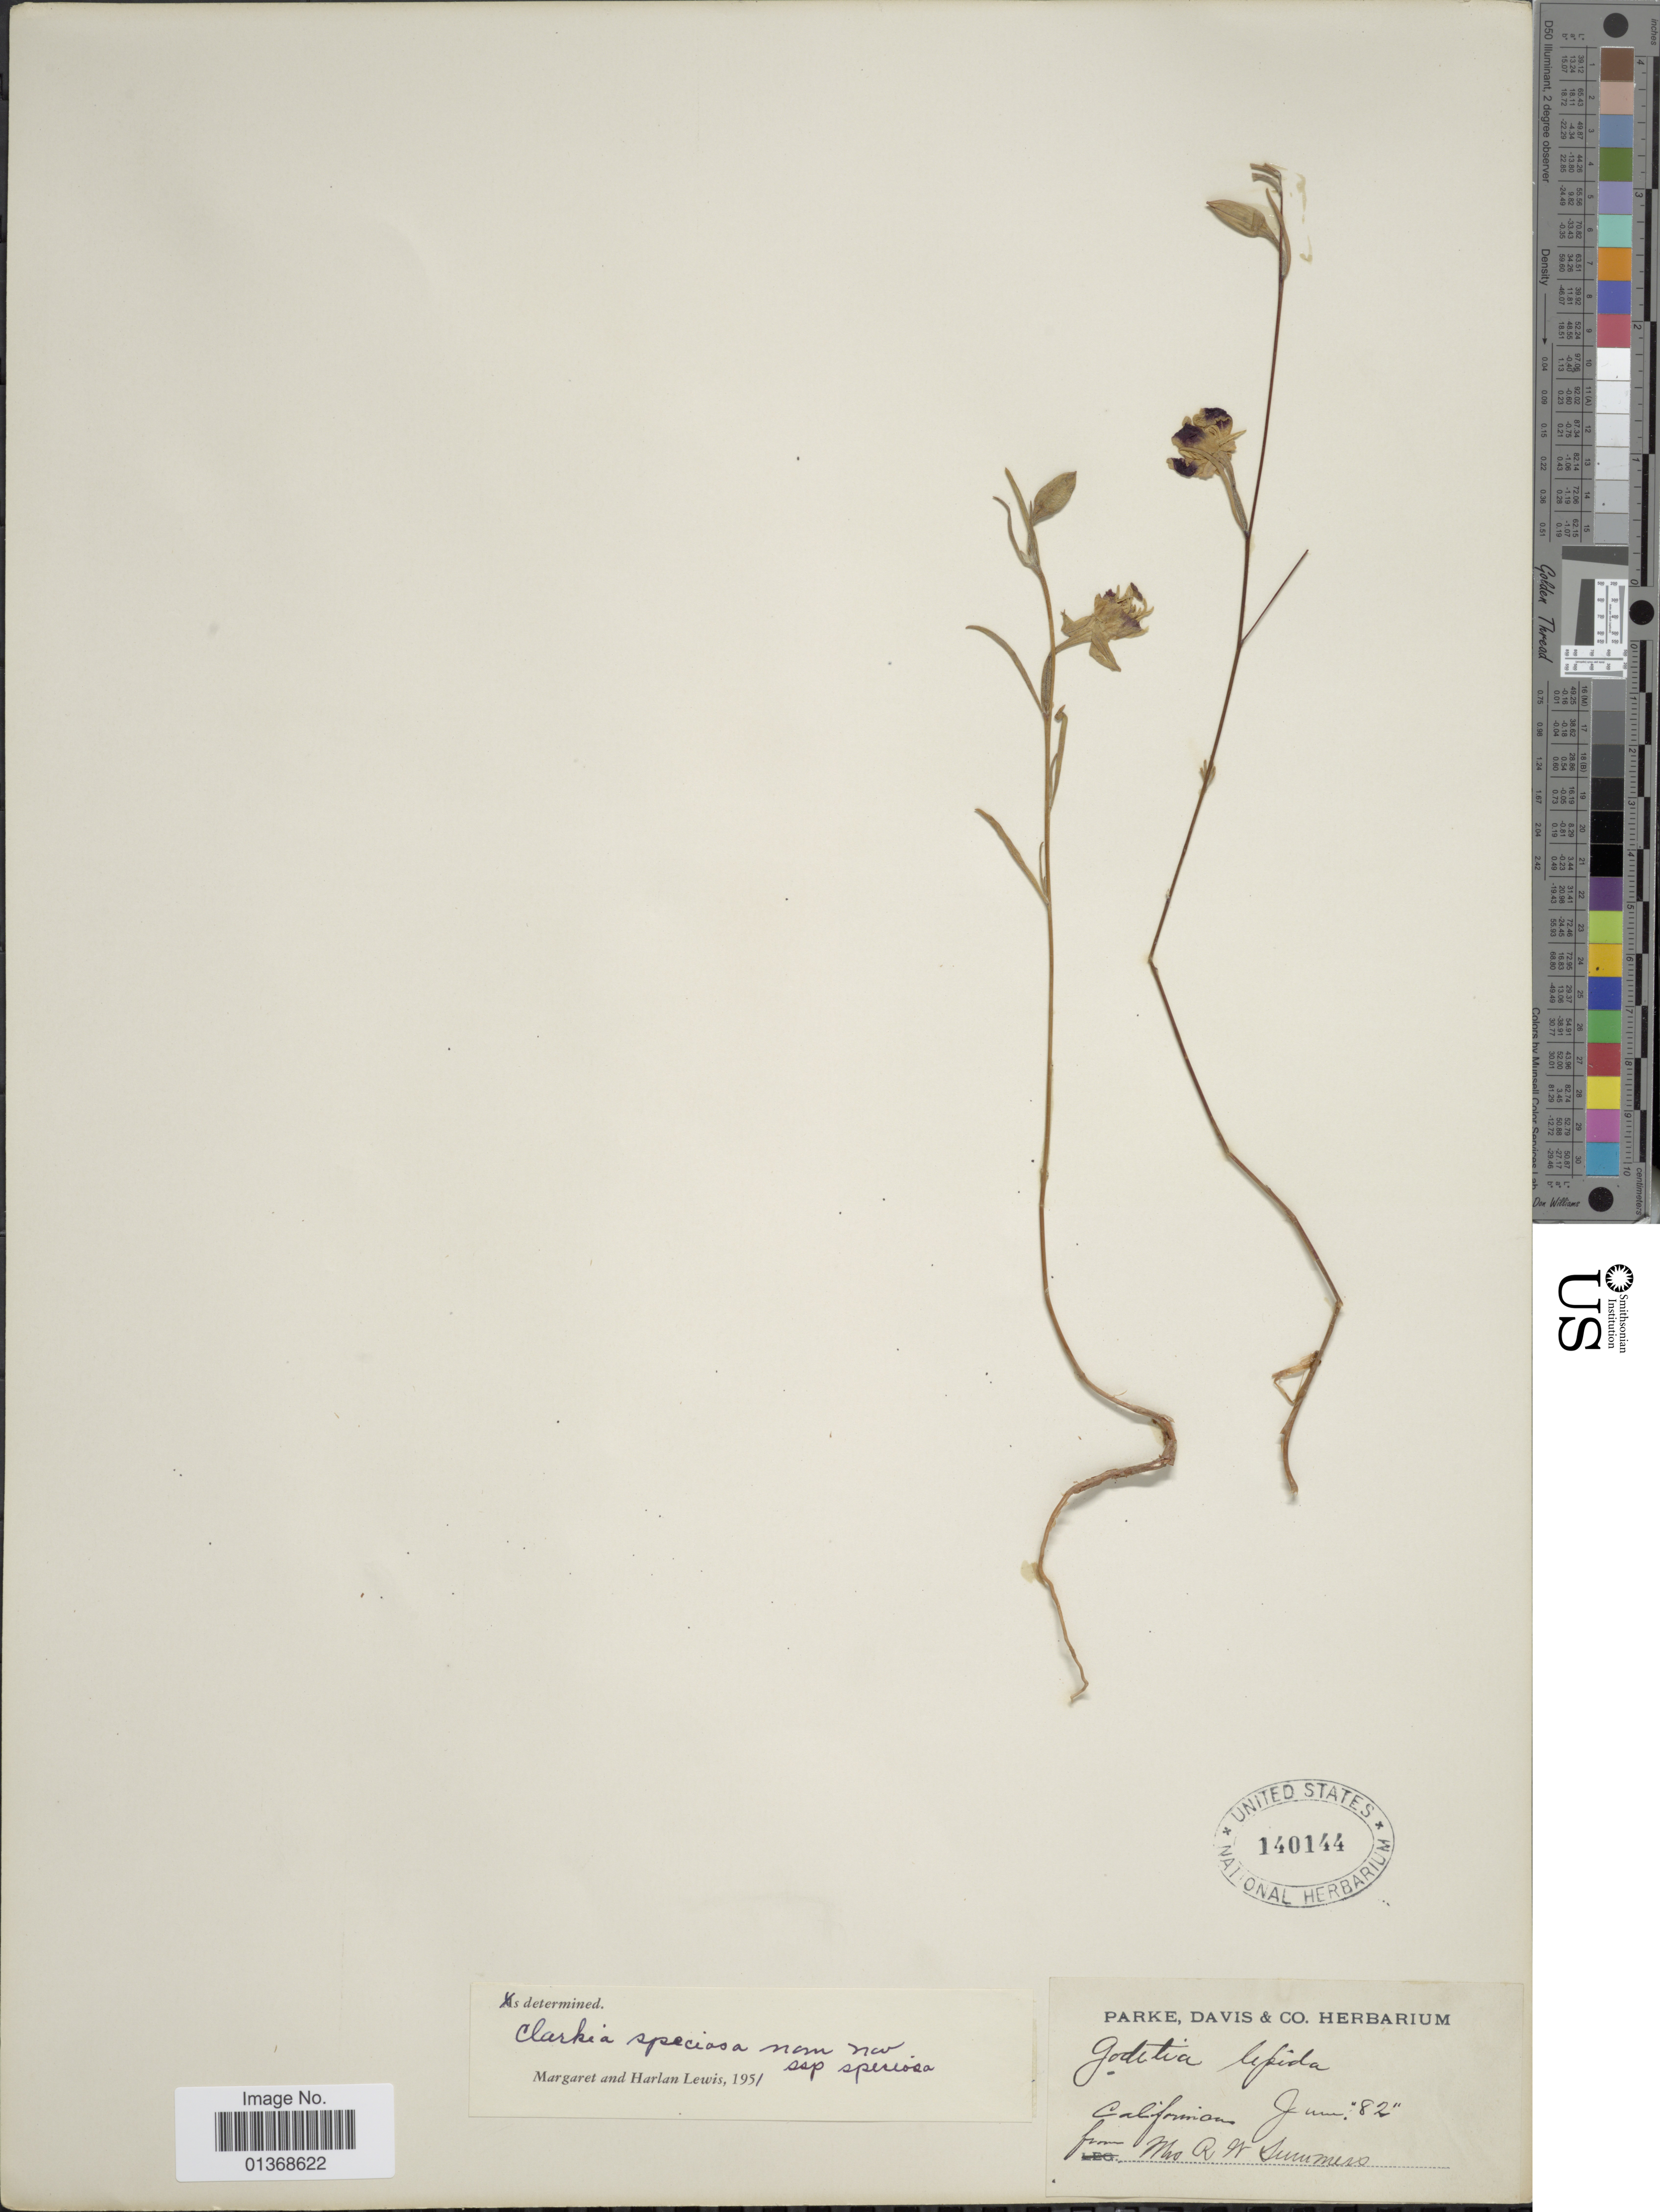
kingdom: Plantae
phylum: Tracheophyta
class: Magnoliopsida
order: Myrtales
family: Onagraceae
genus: Clarkia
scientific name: Clarkia speciosa subsp. speciosa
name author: F. H. Lewis & M.E. Lewis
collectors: R. Summers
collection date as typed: Transcribed d/m/y: /6/82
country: United States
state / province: California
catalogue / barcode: US 140144